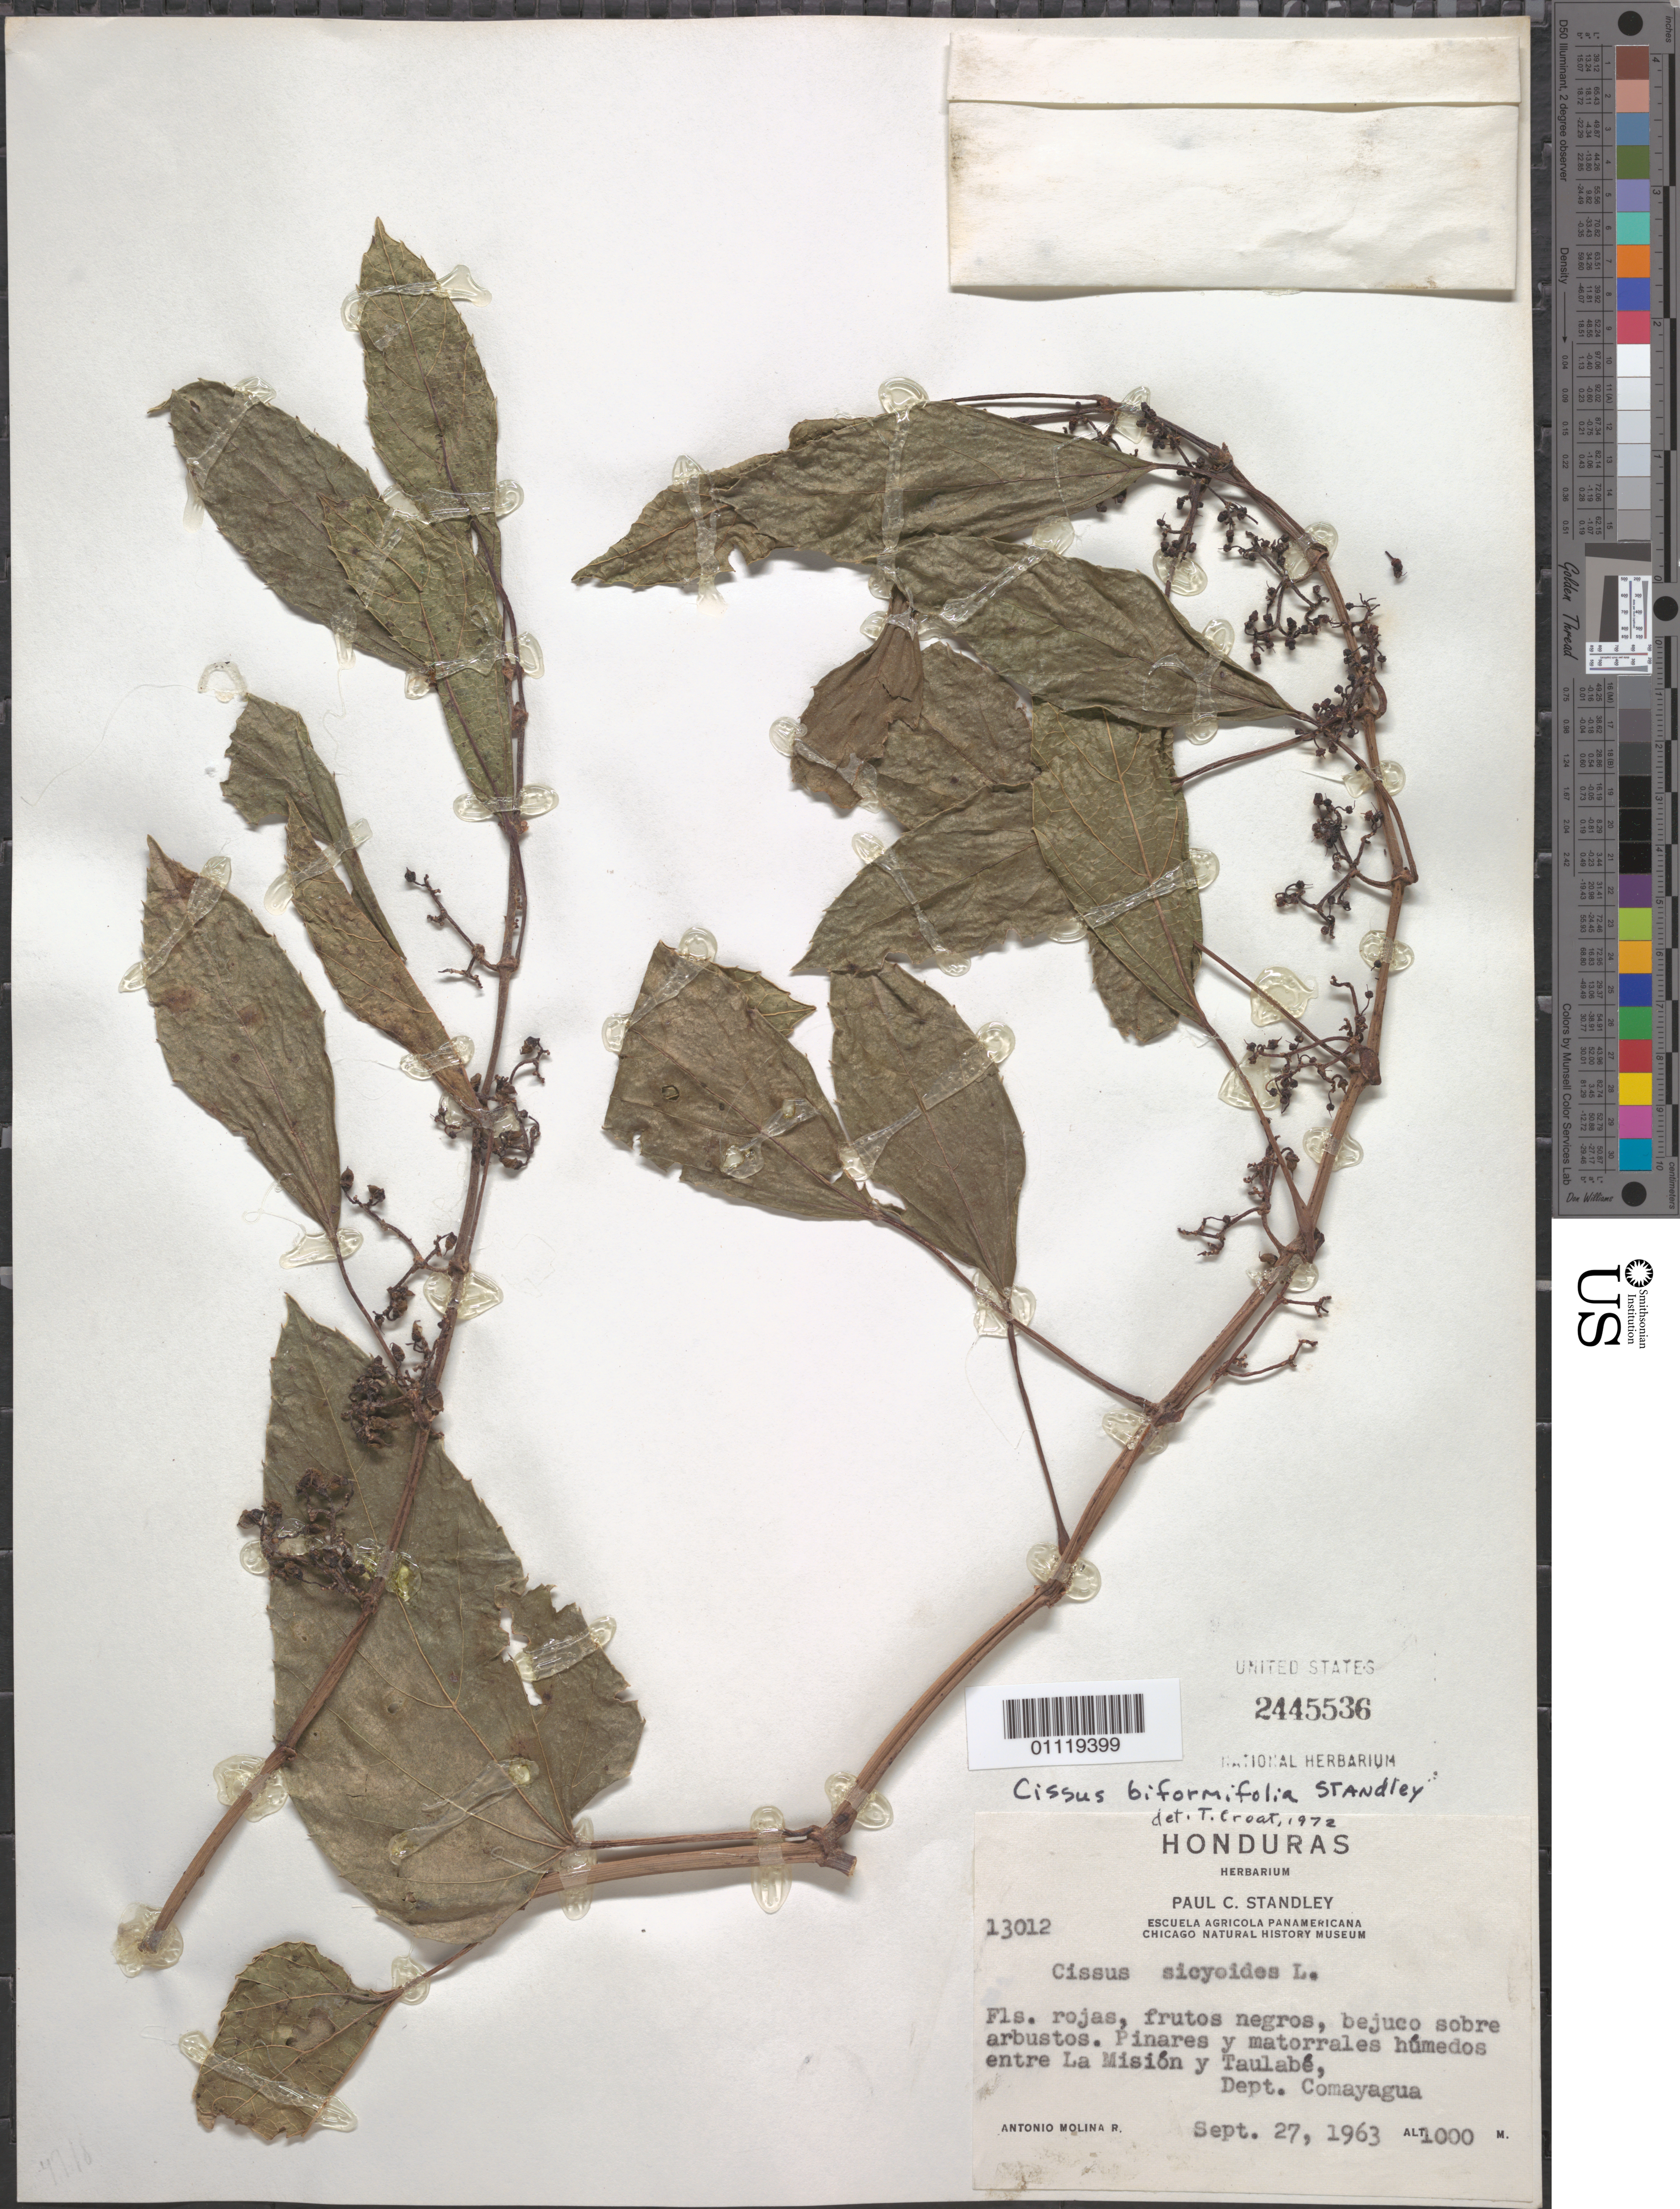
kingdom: Plantae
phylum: Tracheophyta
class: Magnoliopsida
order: Vitales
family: Vitaceae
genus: Cissus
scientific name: Cissus biformifolia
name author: Standl.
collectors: A. Molina R.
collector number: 13012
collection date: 1963-09-27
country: Honduras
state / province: Comayagua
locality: La Mision y Taulabe.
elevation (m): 1000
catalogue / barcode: US 2445536